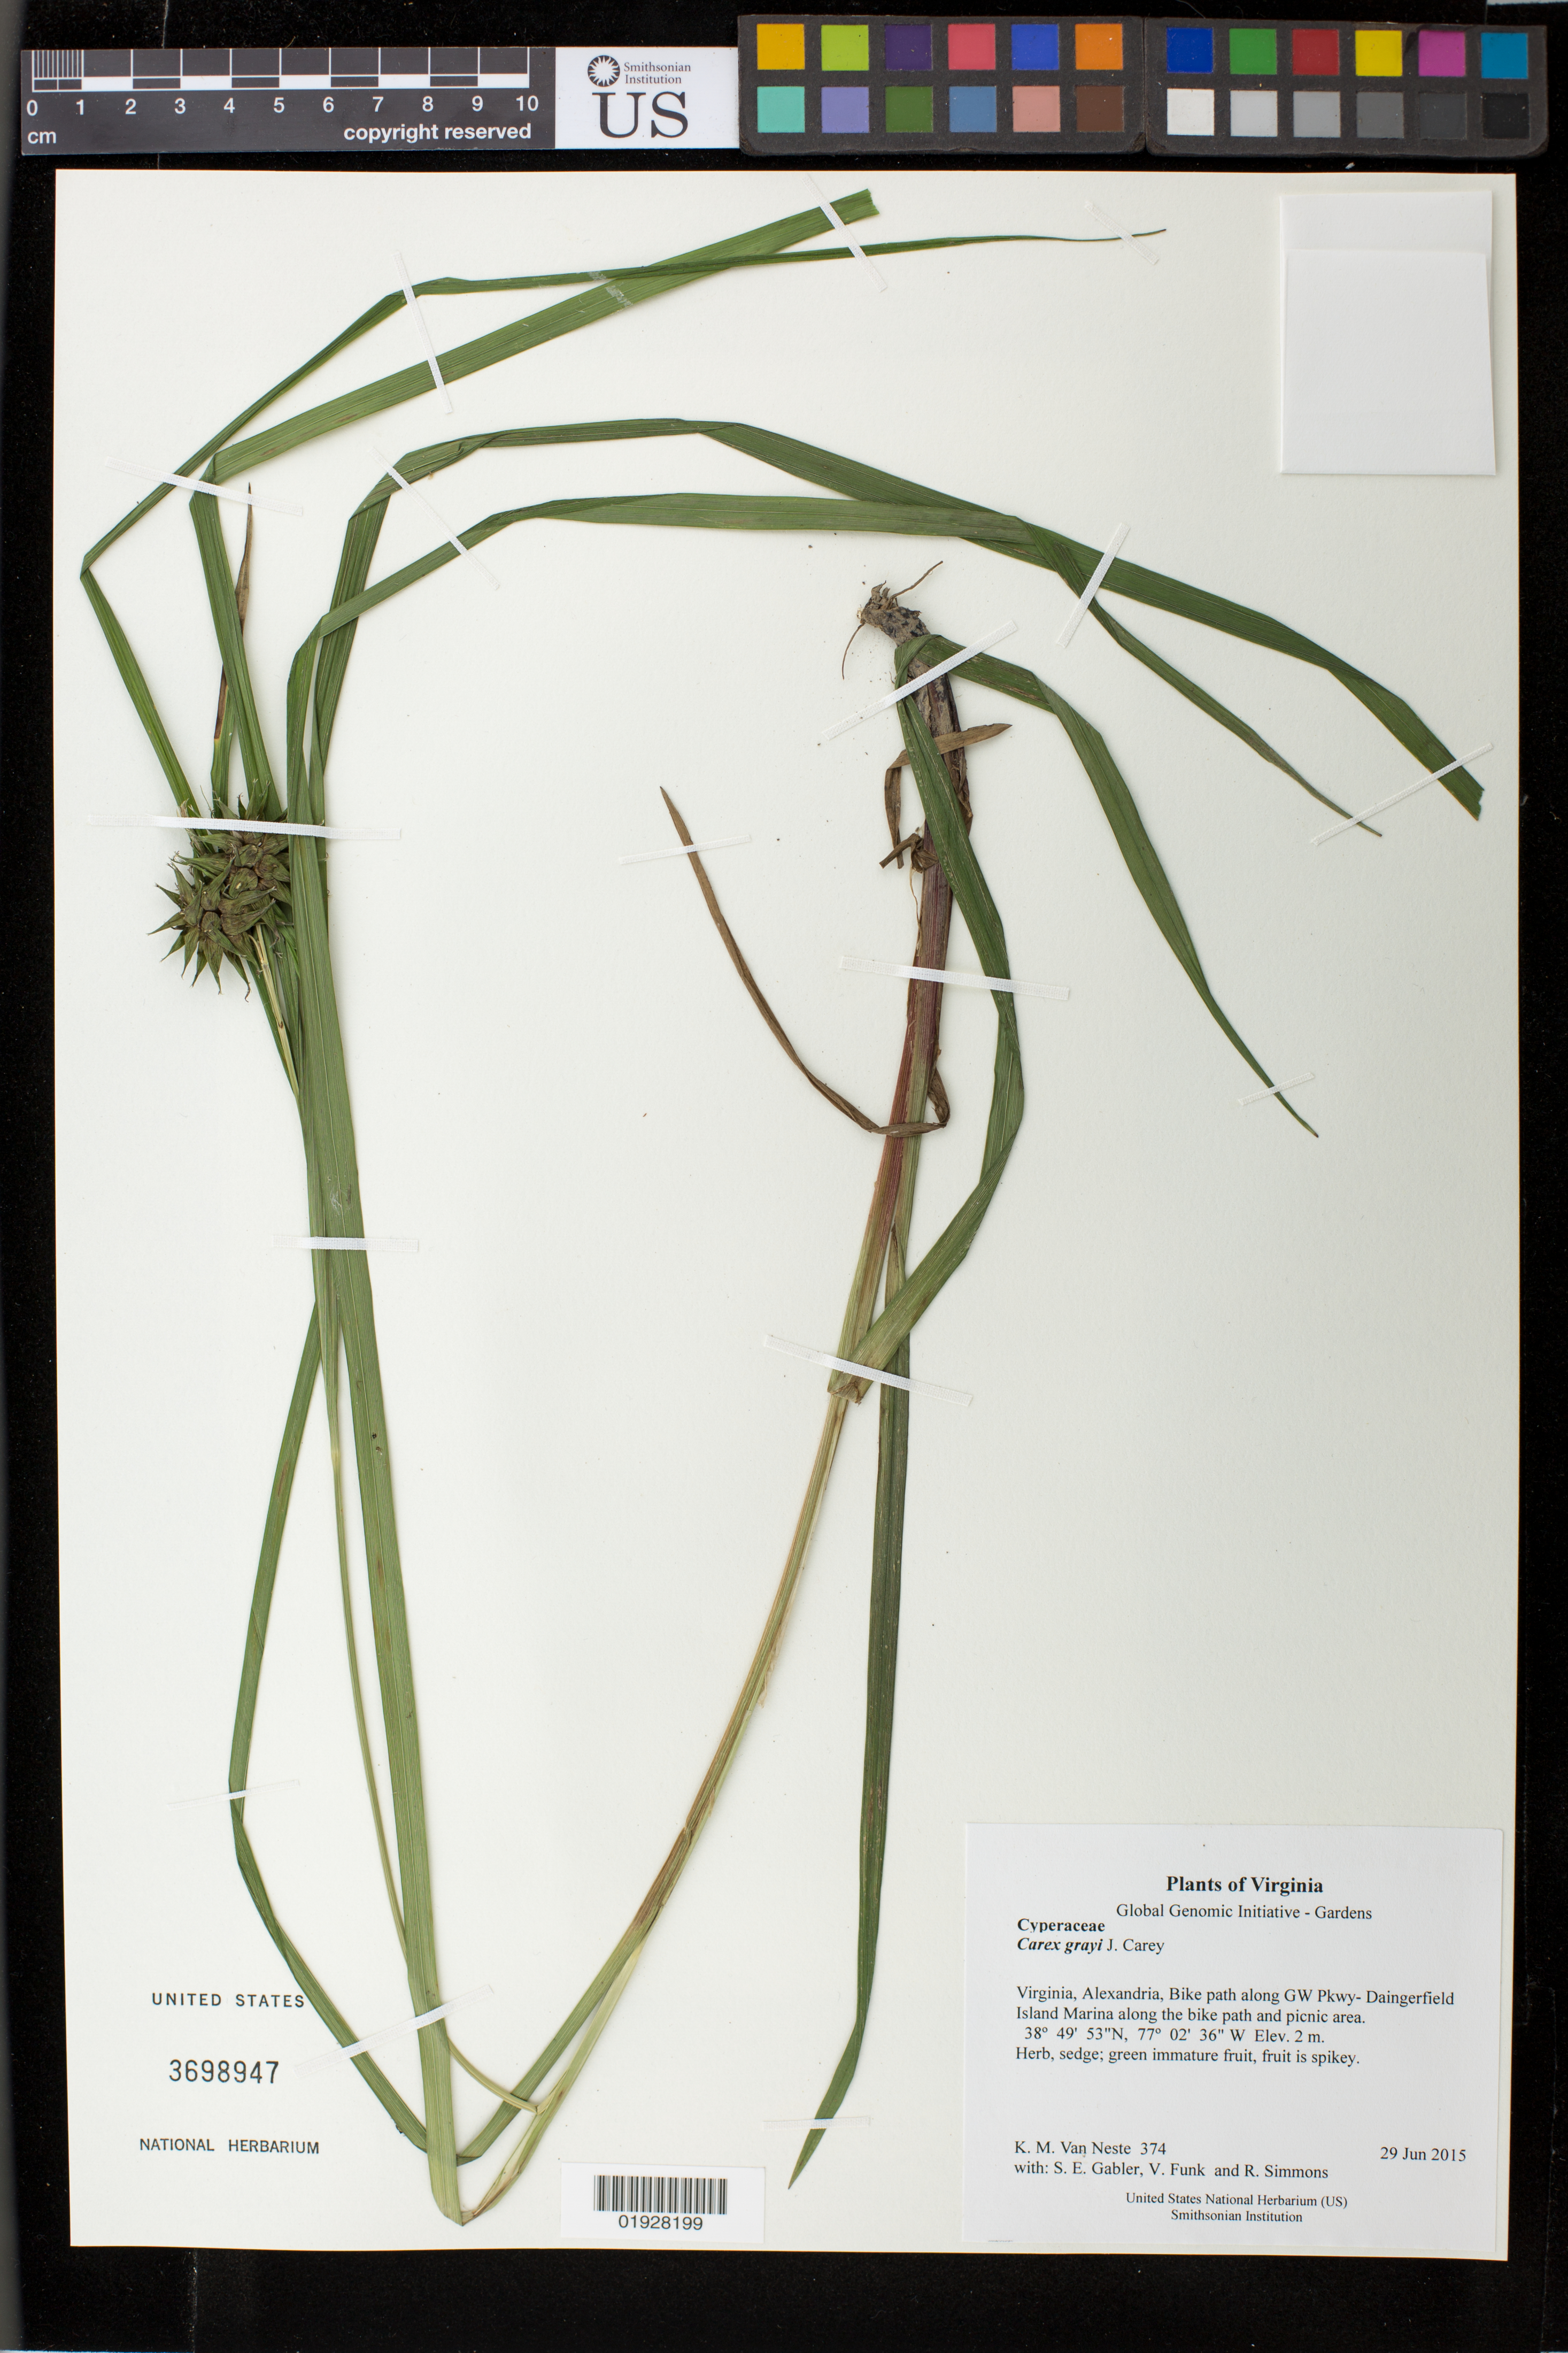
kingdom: Plantae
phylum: Tracheophyta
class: Liliopsida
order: Poales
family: Cyperaceae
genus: Carex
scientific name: Carex grayi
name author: J. Carey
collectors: K. M. Van Neste, S. E. Gabler, V. Funk & R. Simmons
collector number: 374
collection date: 2015-06-29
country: United States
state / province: Virginia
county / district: City of Alexandria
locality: Bike path along GW Pkwy- Dangerfield Island Marina along the bike path and picnic area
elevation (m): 2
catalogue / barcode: US 3698947